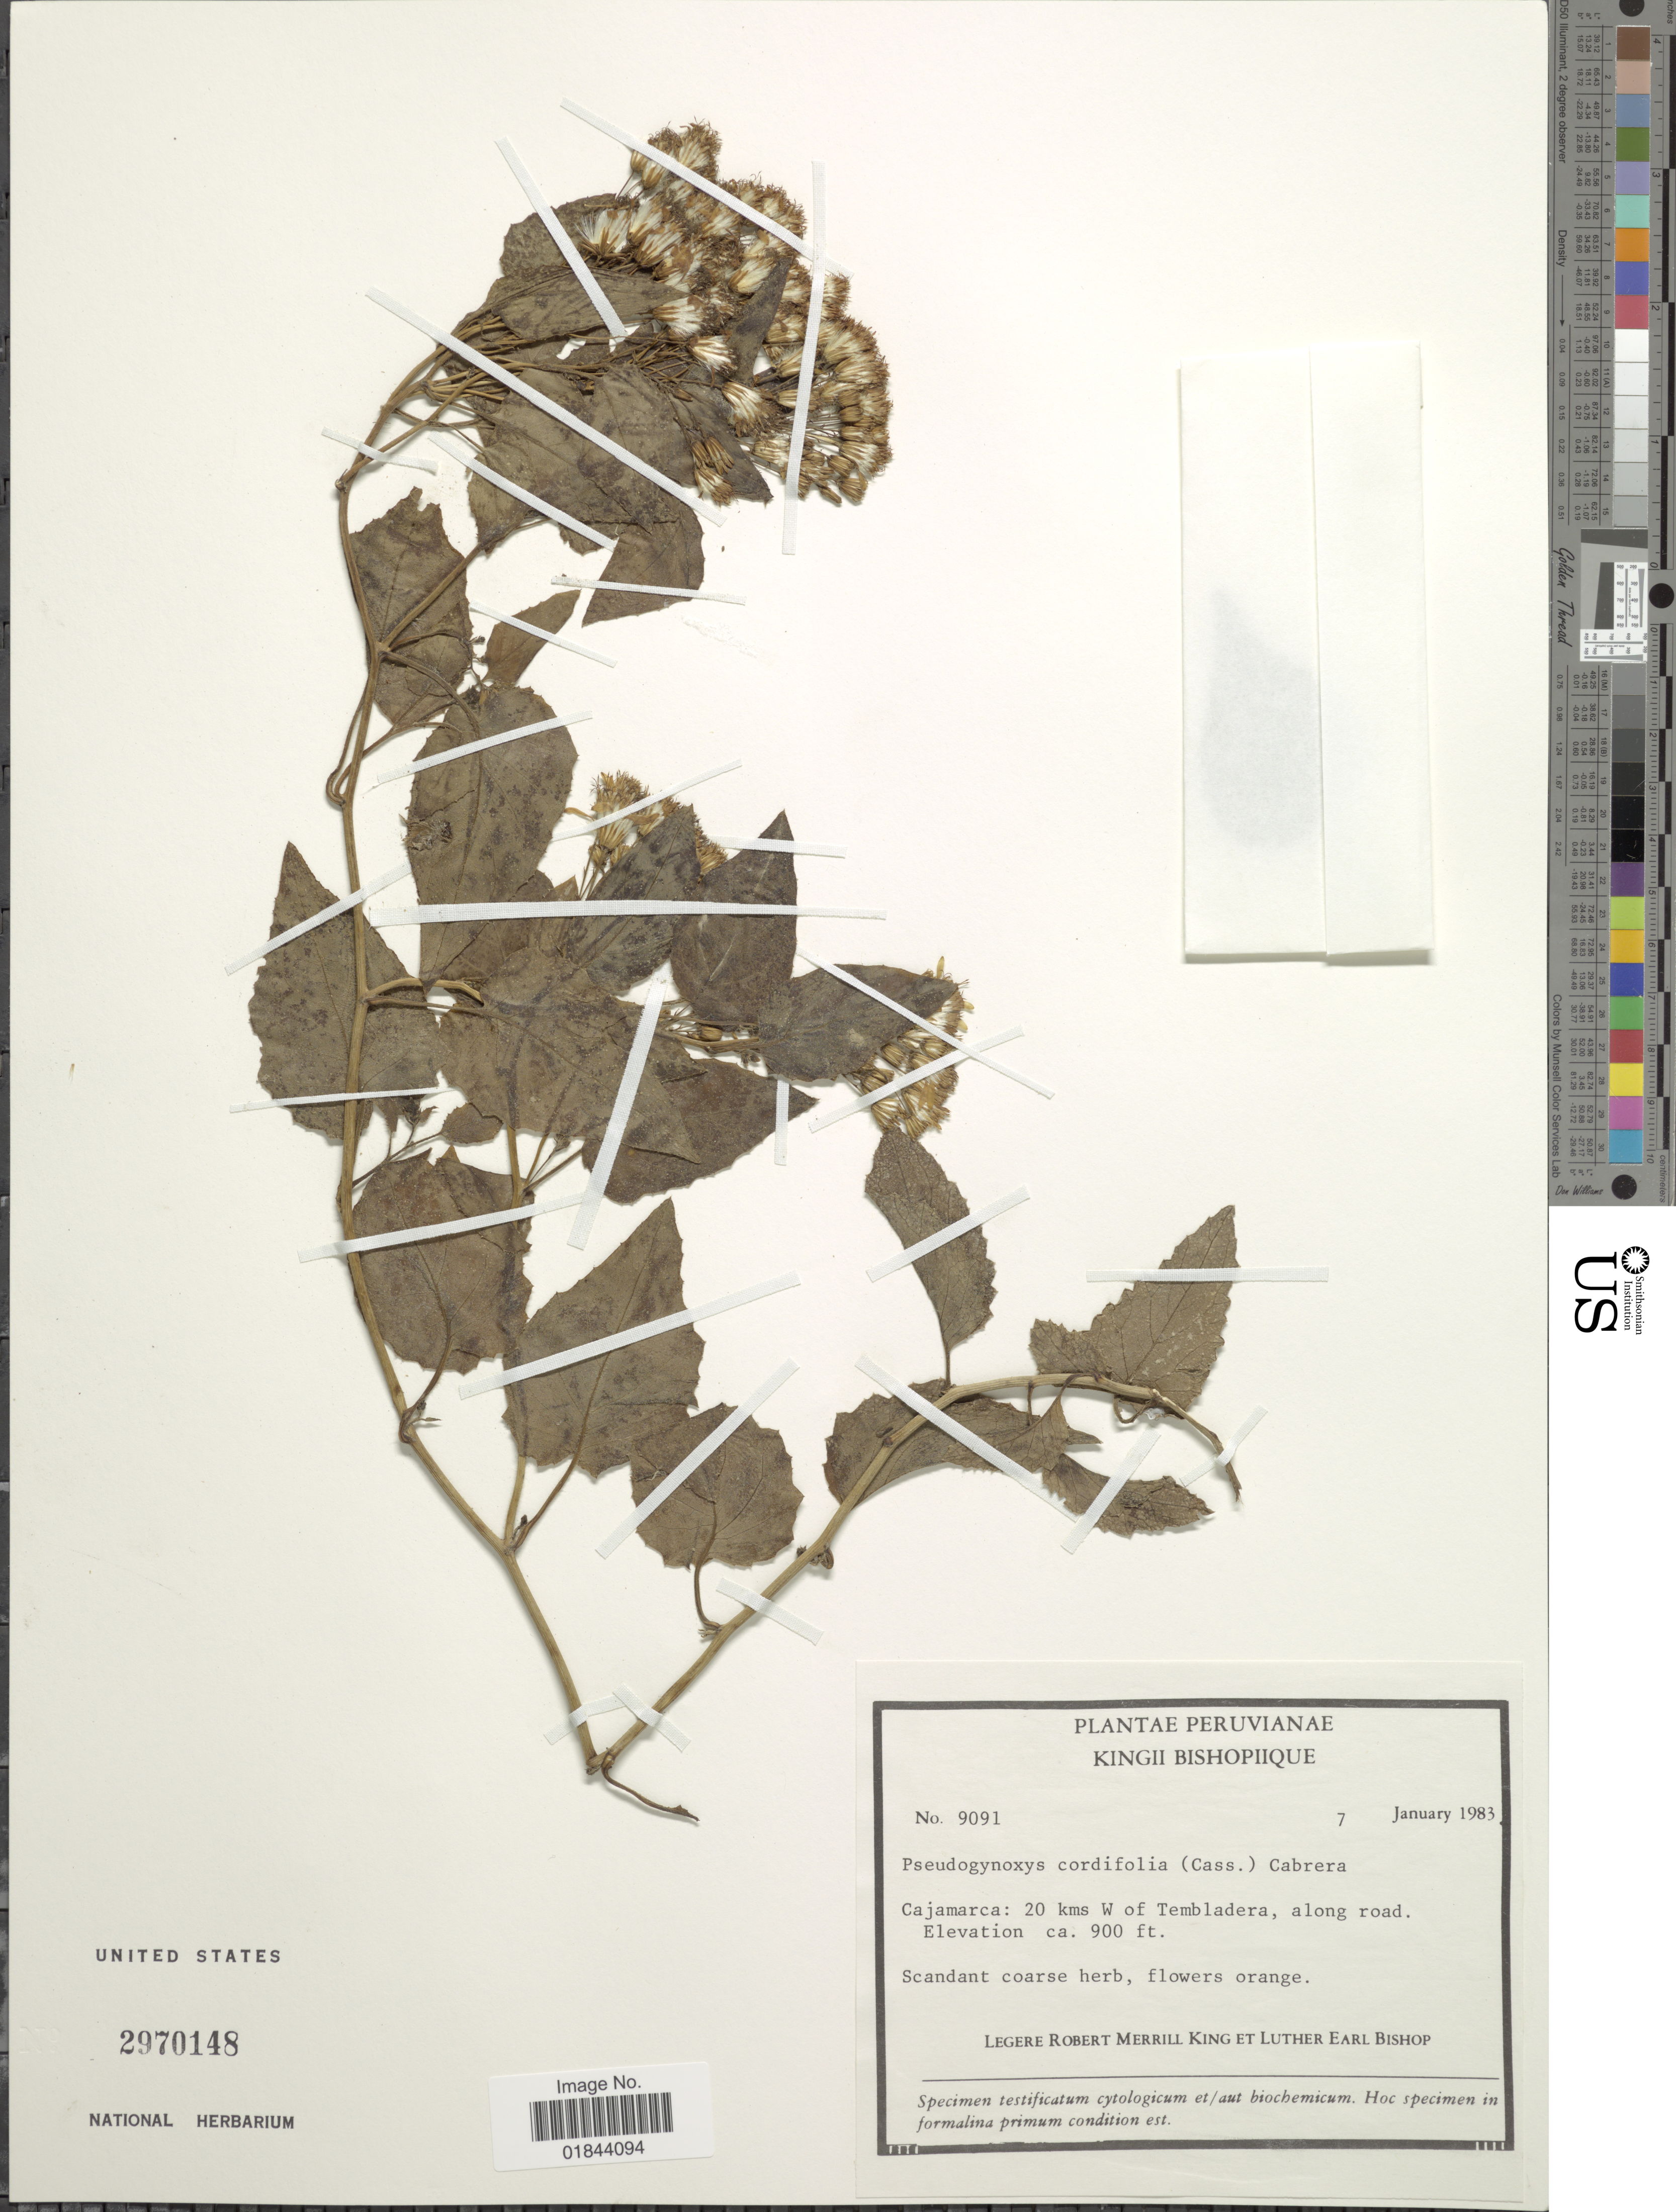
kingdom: Plantae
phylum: Tracheophyta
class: Magnoliopsida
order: Asterales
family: Asteraceae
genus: Pseudogynoxys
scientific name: Pseudogynoxys cordifolia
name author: (Cass.) Cabrera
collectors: R. M. King & L. E. Bishop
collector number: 9091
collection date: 1983-01-07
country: Peru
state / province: Cajamarca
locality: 20 kms W of Tembladera, along road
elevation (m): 274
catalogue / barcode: US 2970148